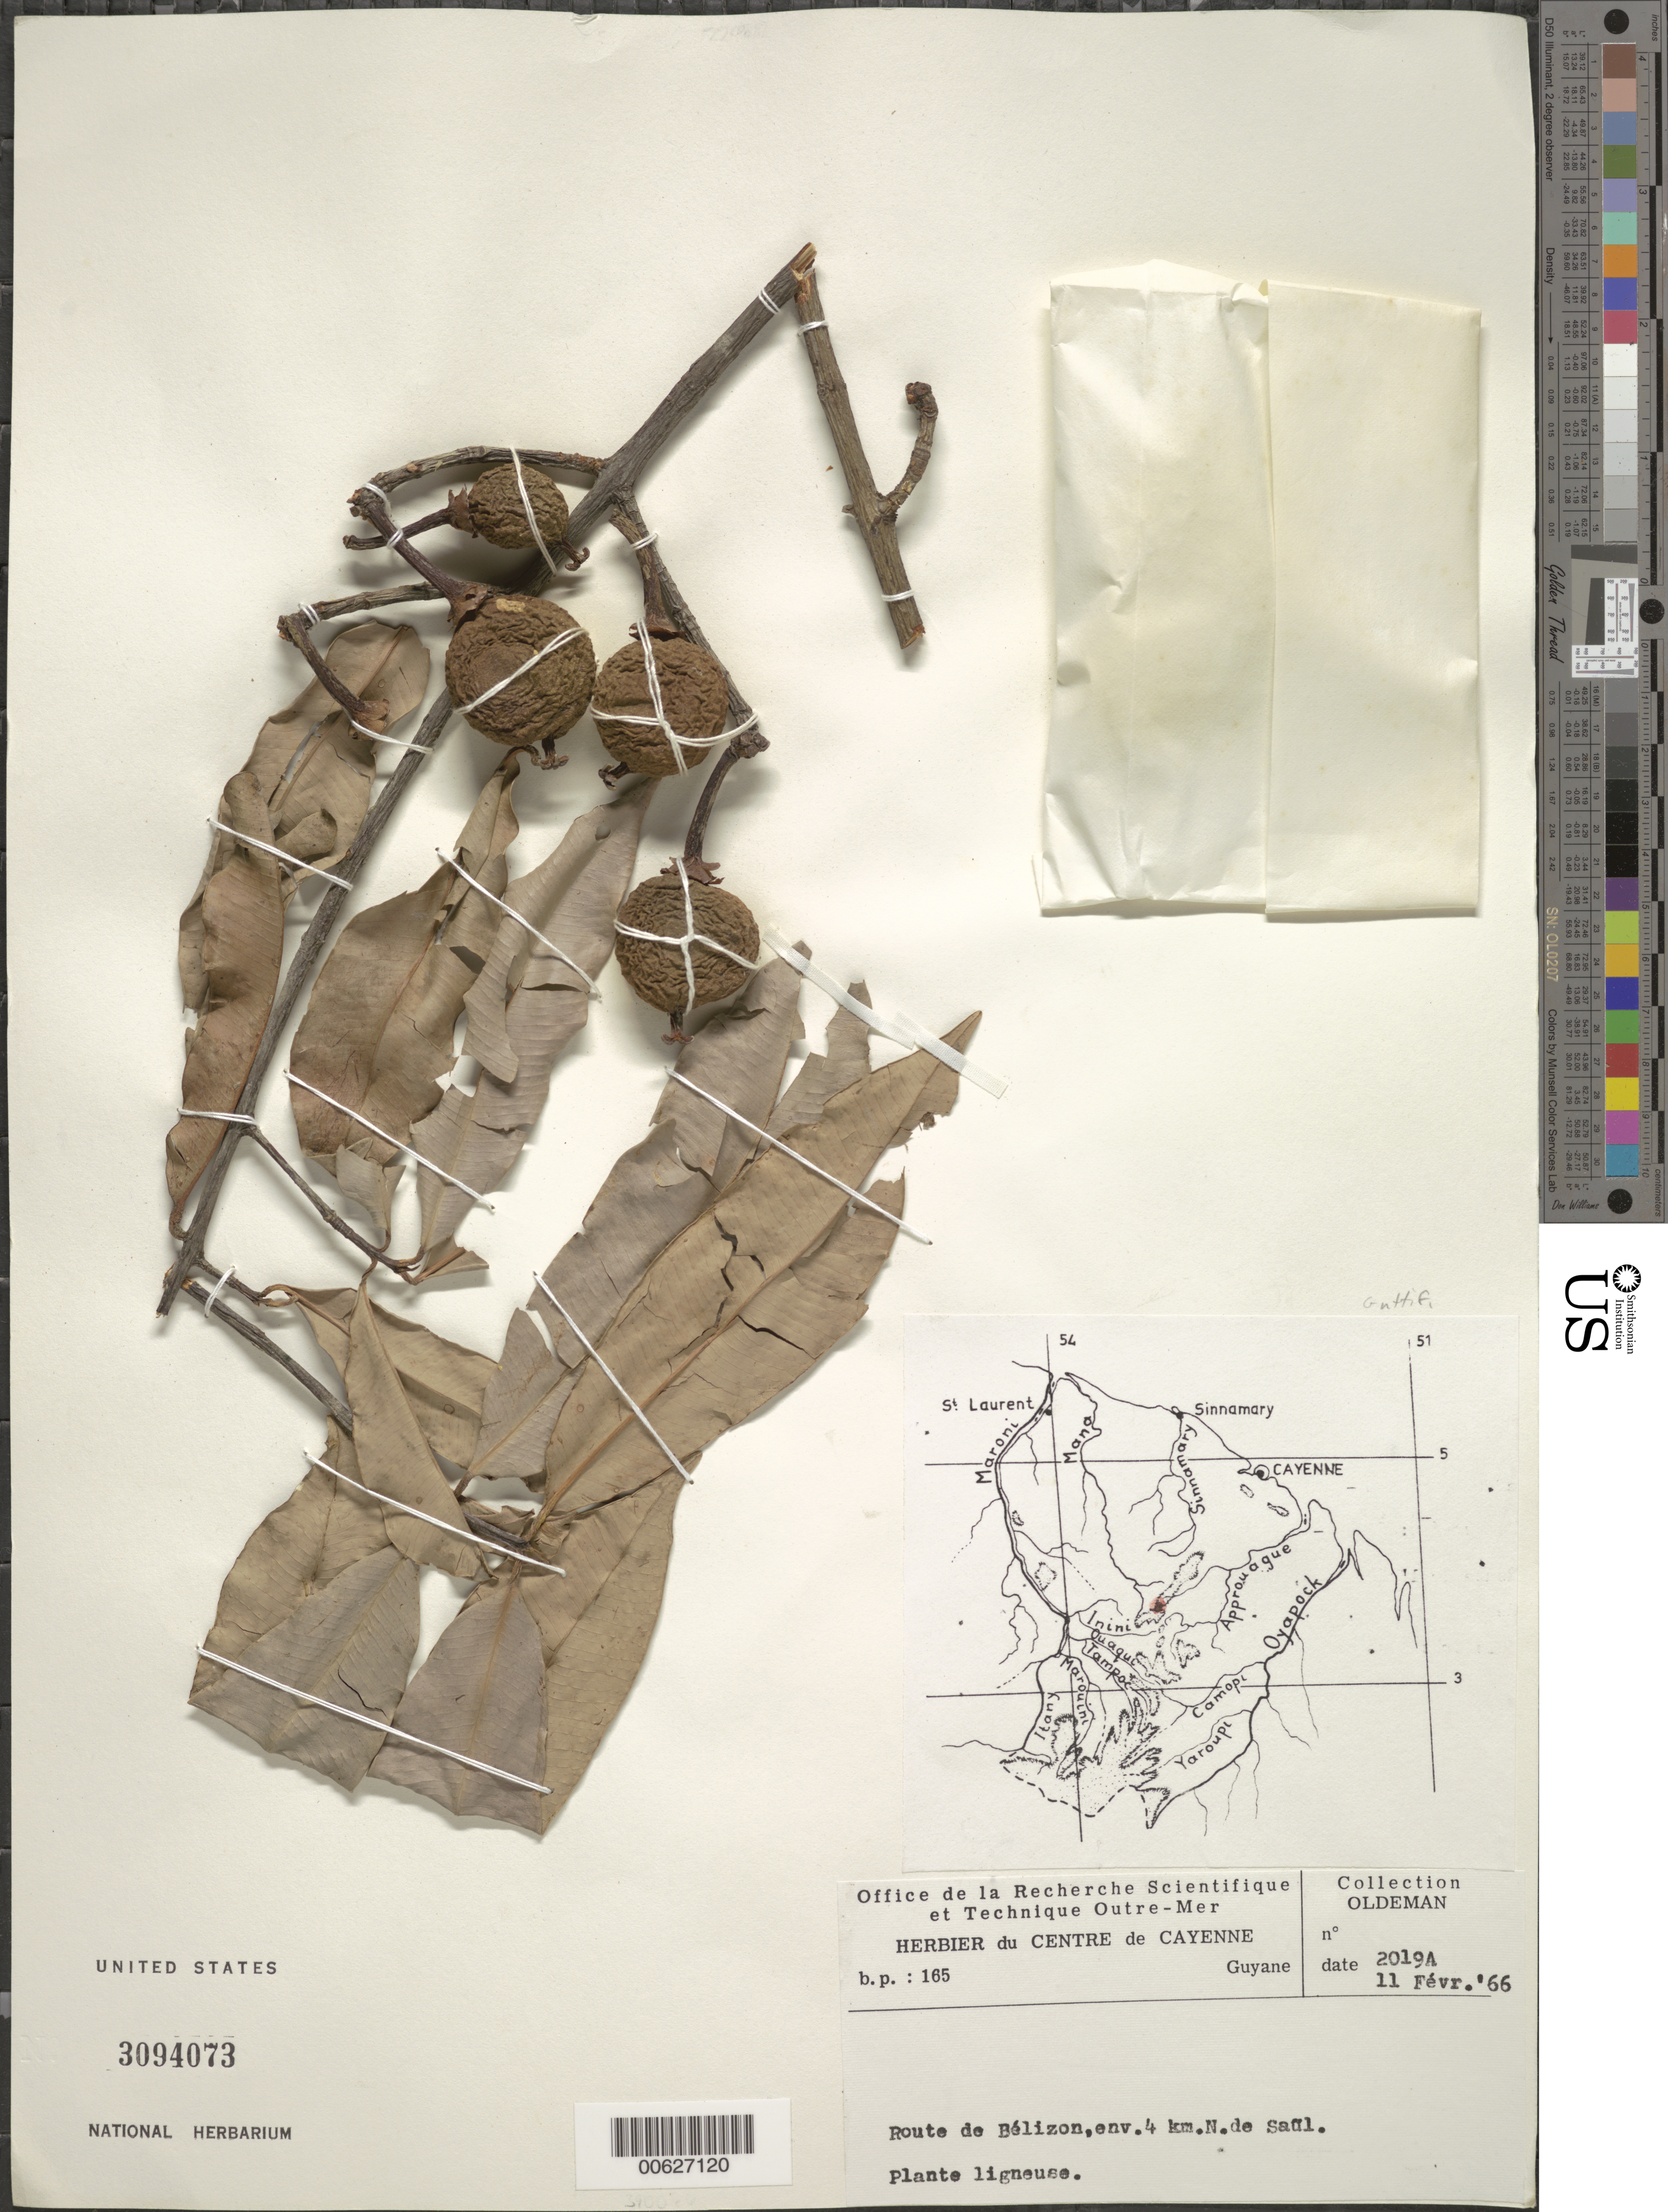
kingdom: Plantae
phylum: Tracheophyta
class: Magnoliopsida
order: Malpighiales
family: Clusiaceae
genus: Symphonia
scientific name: Symphonia globulifera subsp. globulifera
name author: L. f.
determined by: Abdul-Salim, K.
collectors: R. Oldeman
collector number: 2019 a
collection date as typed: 11-Feb-66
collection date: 1966-02-11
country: French Guiana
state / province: Saint-Laurent-du-Maroni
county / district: Saül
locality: Route de Bélizon, env. 4 km N de Saül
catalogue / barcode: US 3094073